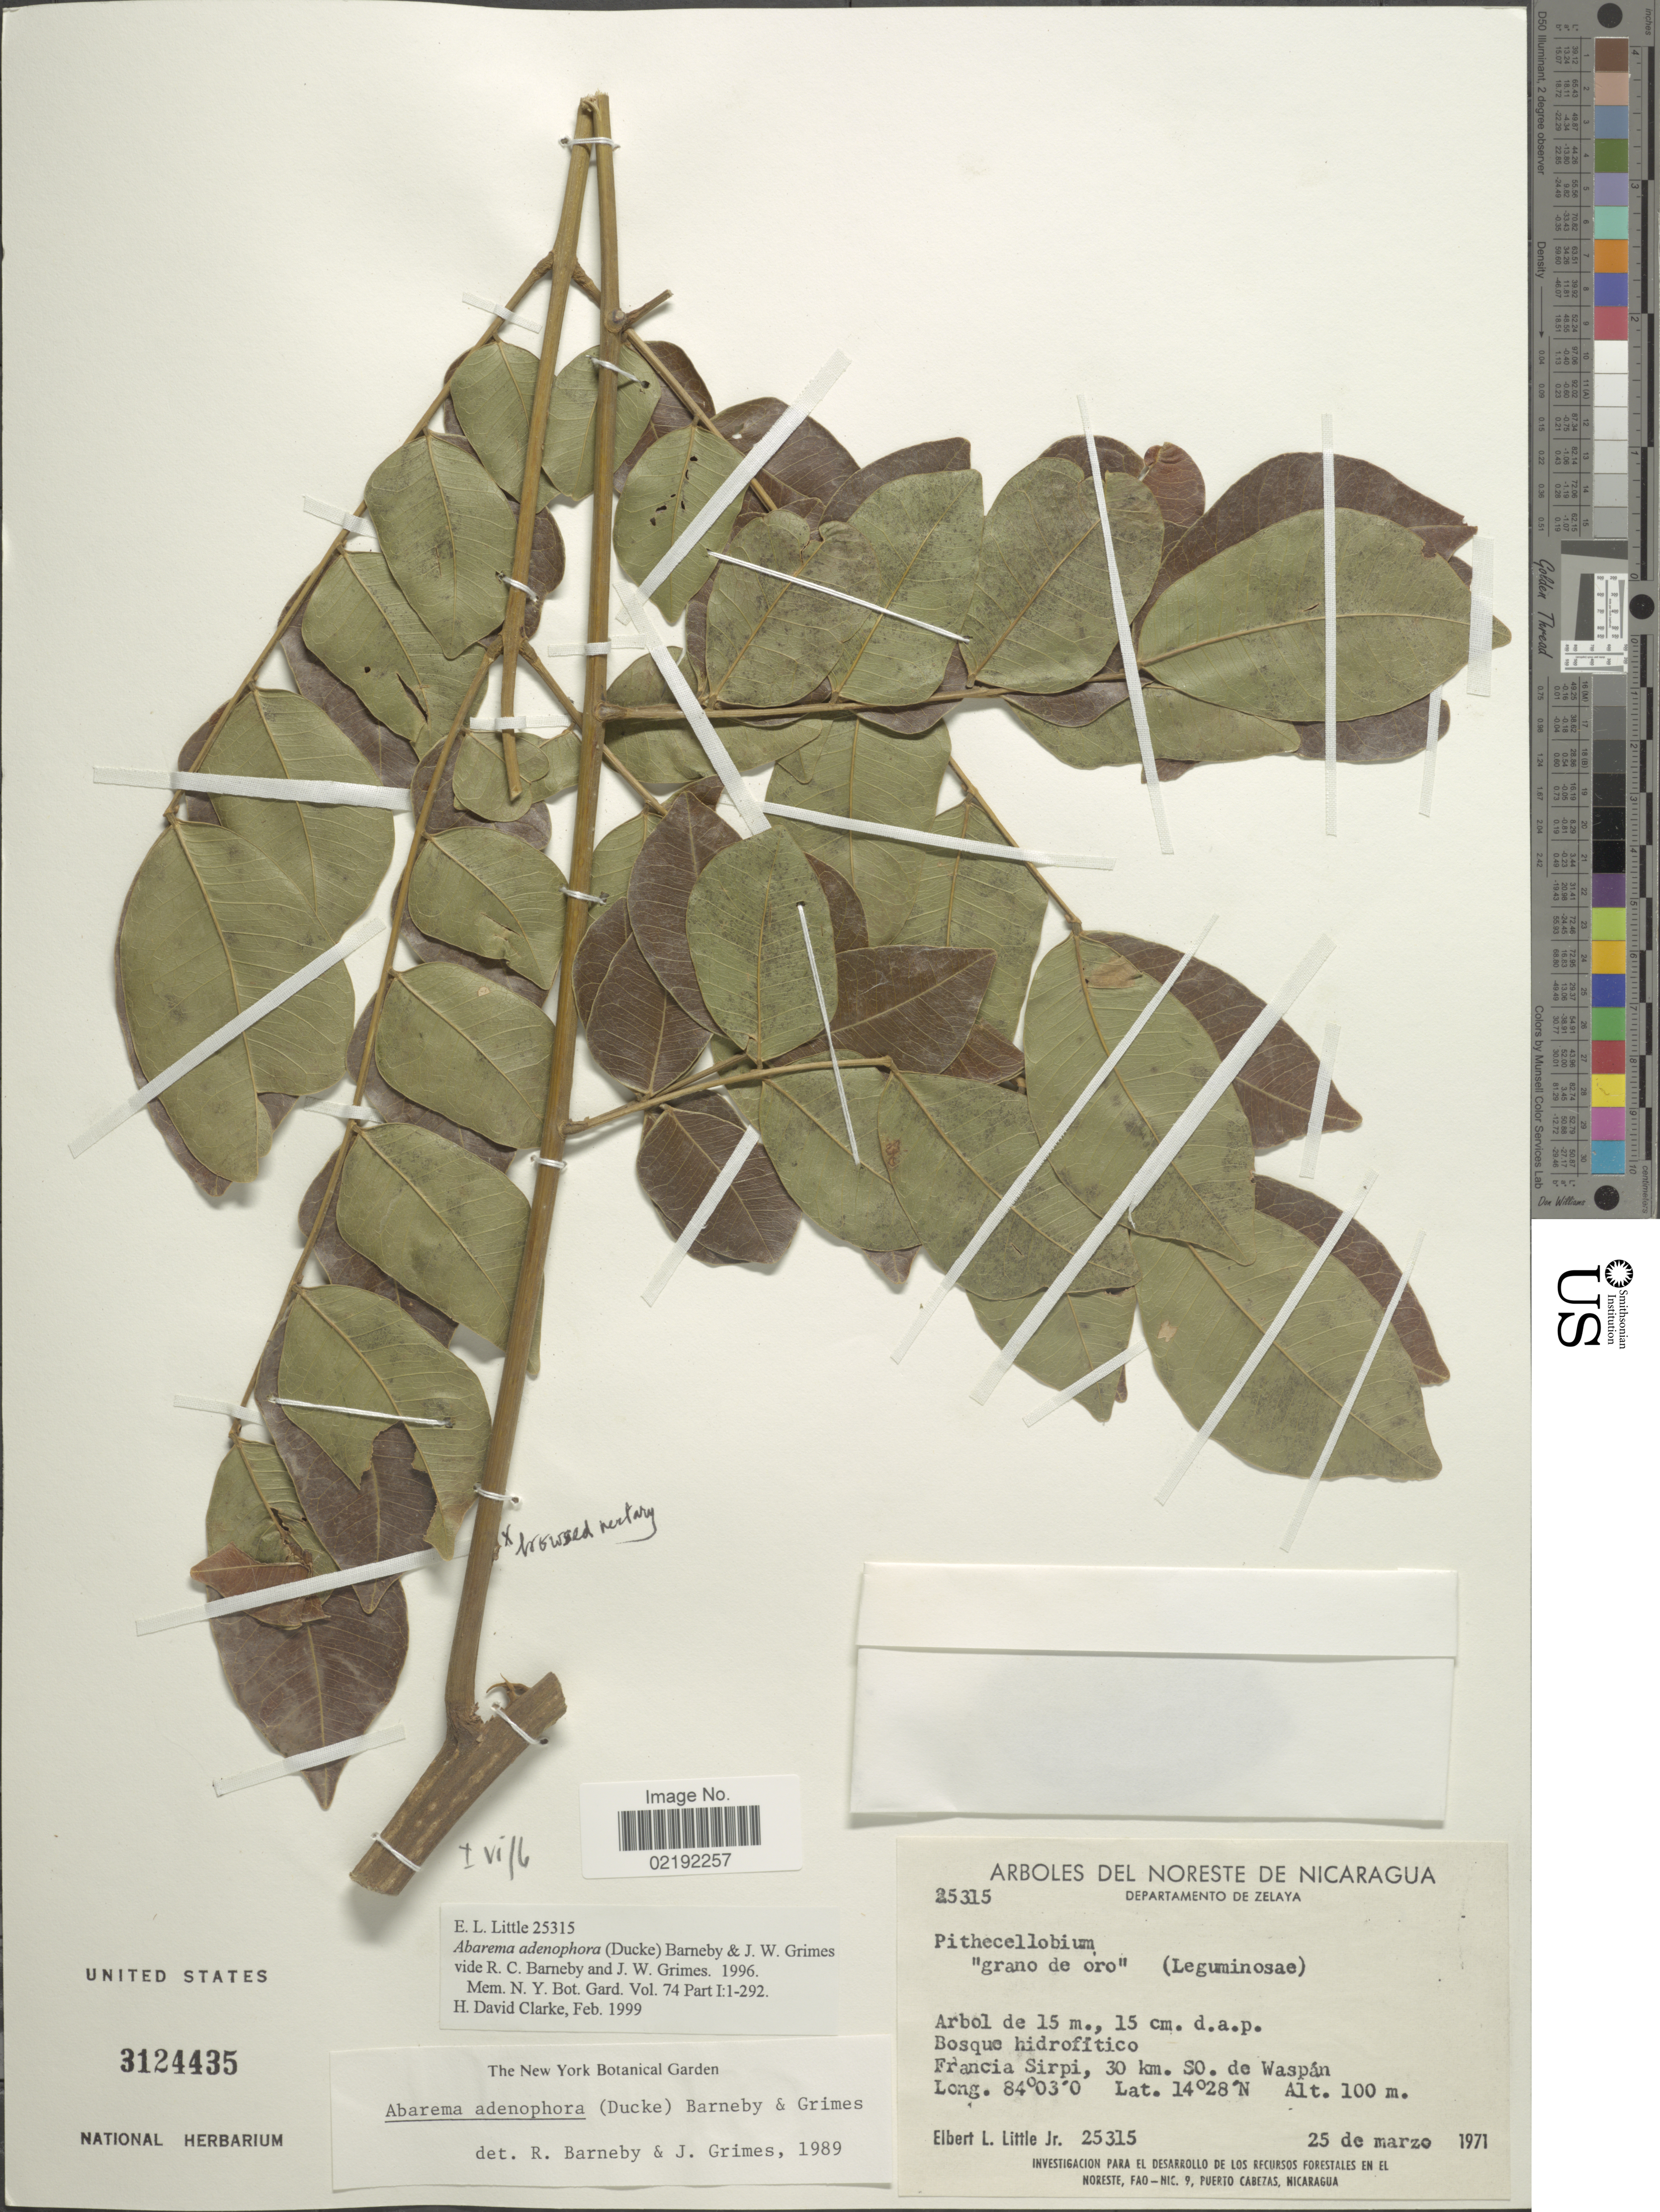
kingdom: Plantae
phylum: Tracheophyta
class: Magnoliopsida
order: Fabales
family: Fabaceae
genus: Abarema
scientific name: Abarema adenophora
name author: (Ducke) Barneby & J.W. Grimes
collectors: E. L. Little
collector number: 25315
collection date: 1971-03-25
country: Nicaragua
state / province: Atlantico Norte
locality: Noreste de Nicaragua, Departamento de Zelaya, Francia Sirpi, 30 km SO de Waspan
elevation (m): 100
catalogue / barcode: US 3124435